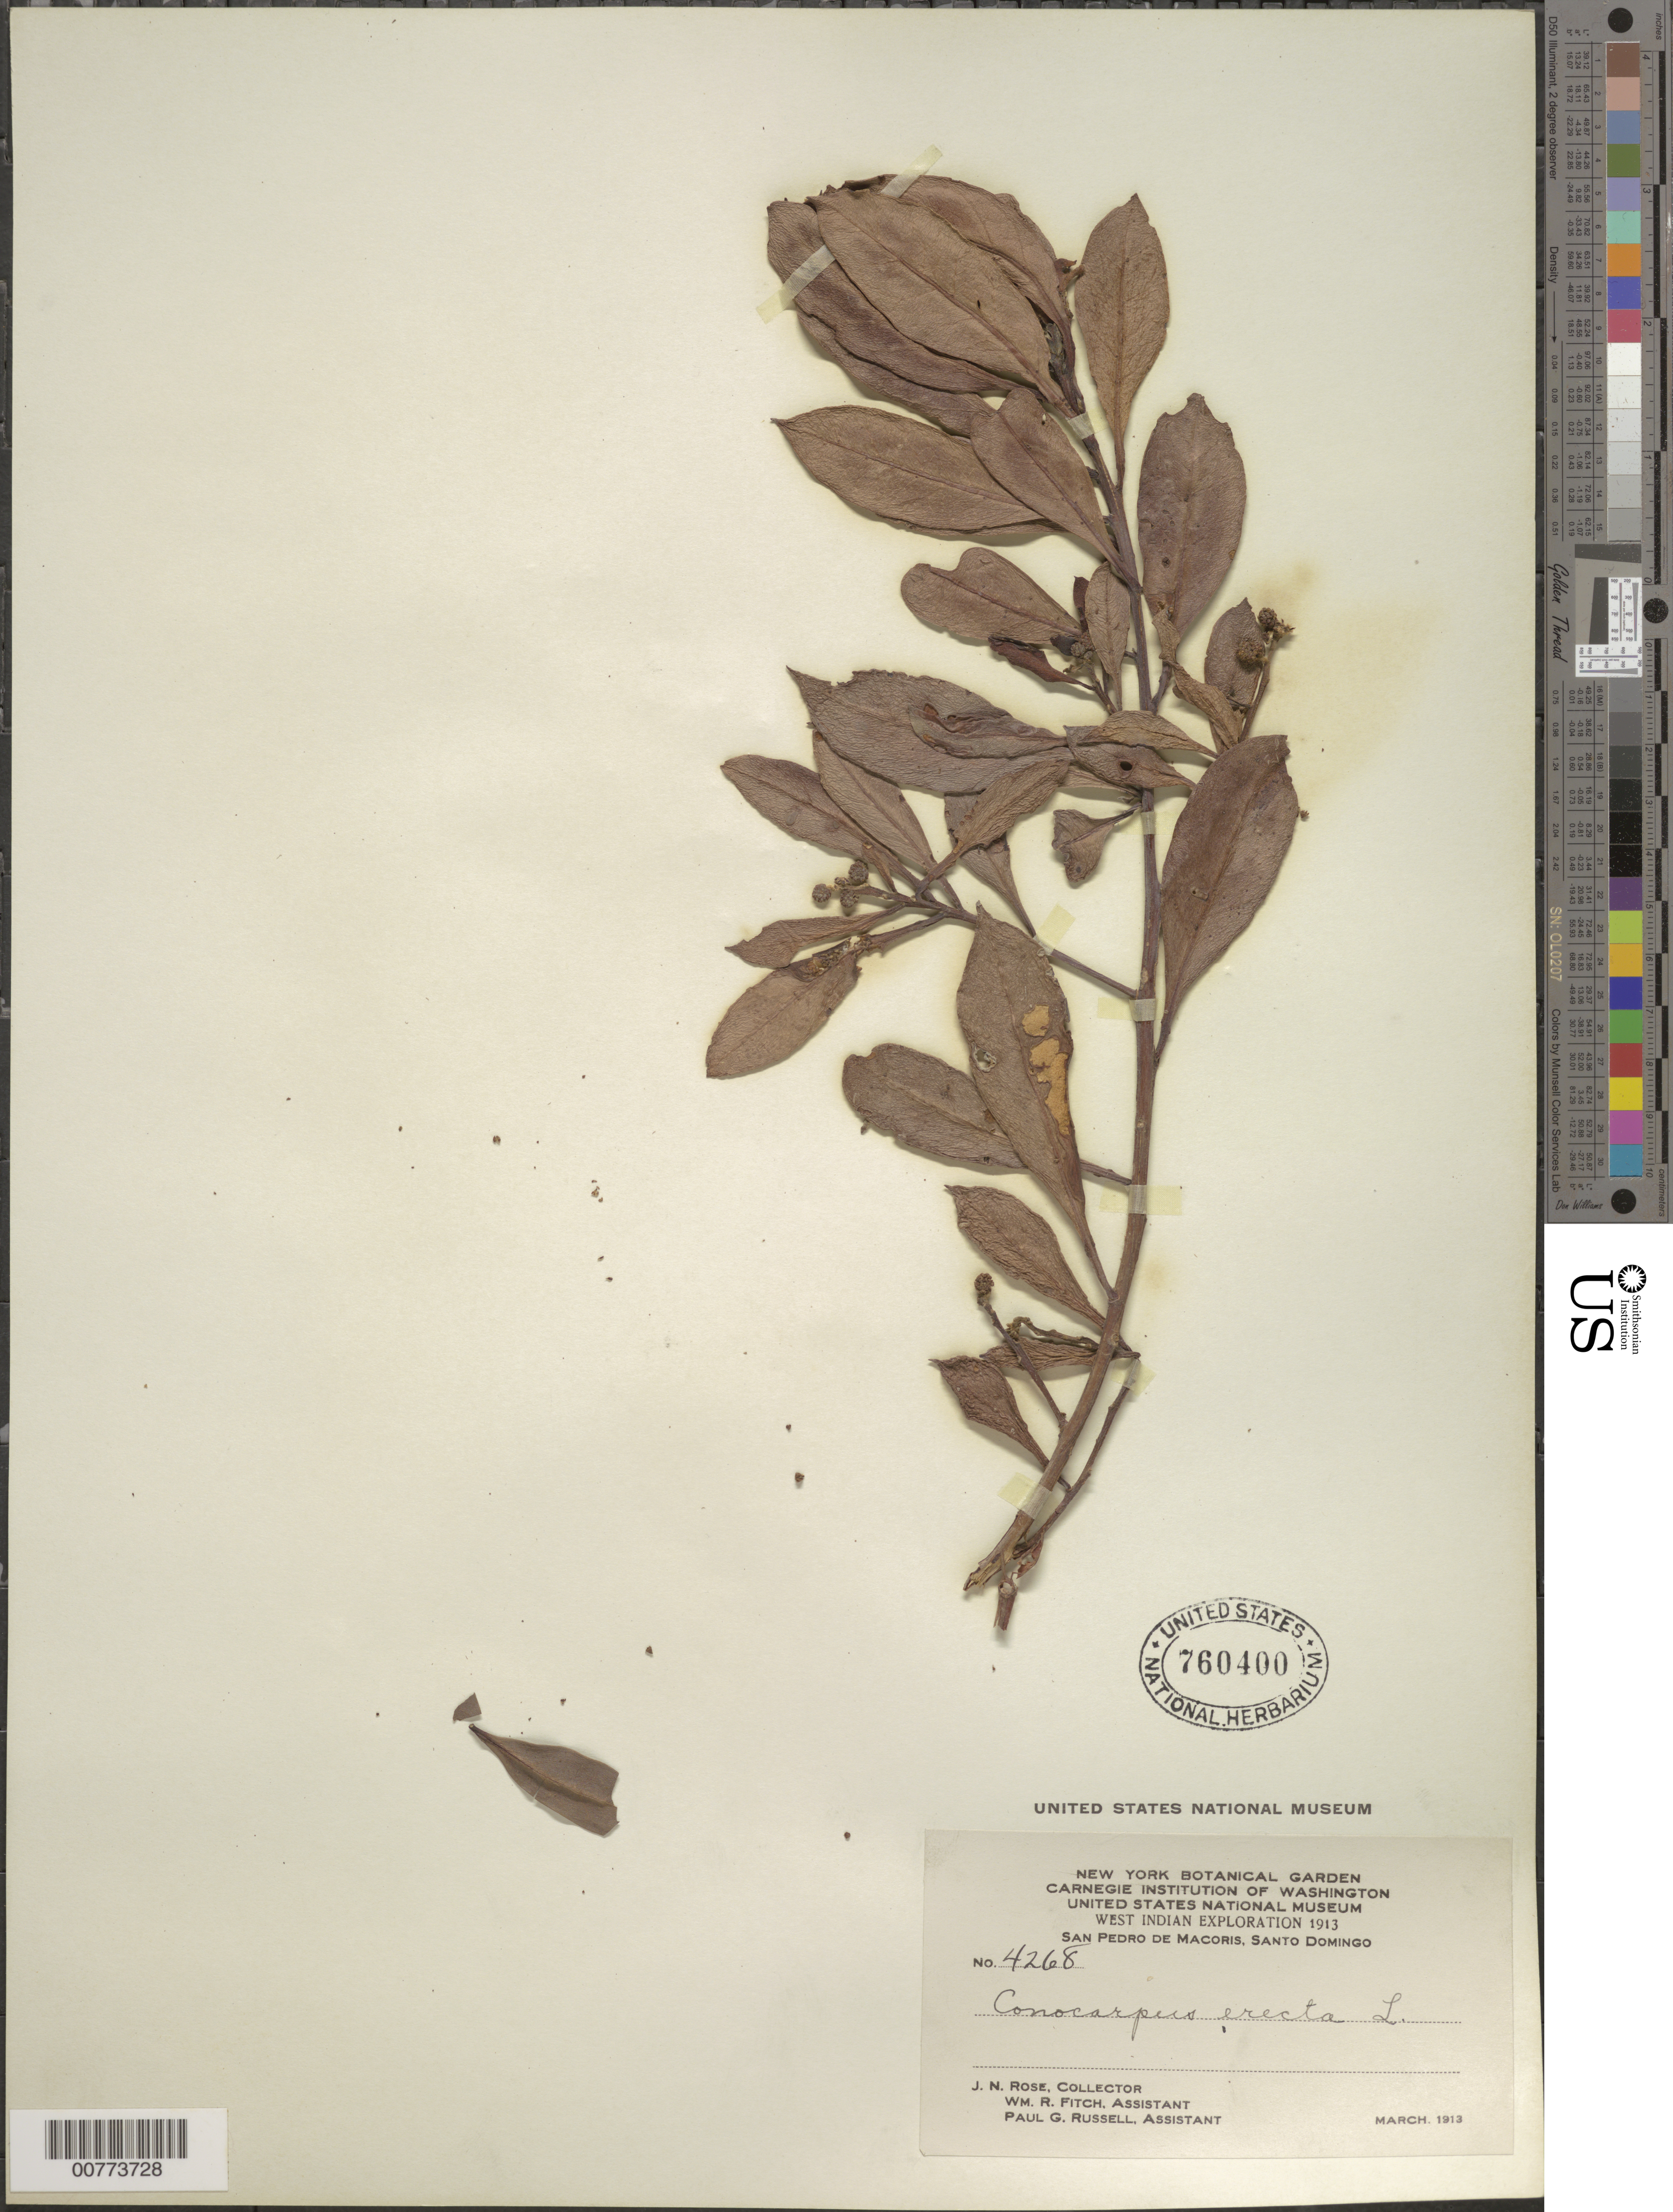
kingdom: Plantae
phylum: Tracheophyta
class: Magnoliopsida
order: Myrtales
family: Combretaceae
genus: Conocarpus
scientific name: Conocarpus erectus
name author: L.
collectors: J. N. Rose, W. R. Fitch & P. G. Russell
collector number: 4268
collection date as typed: Mar 1913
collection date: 1913-03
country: Dominican Republic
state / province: San Pedro de Macoris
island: Hispaniola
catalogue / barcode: US 760400